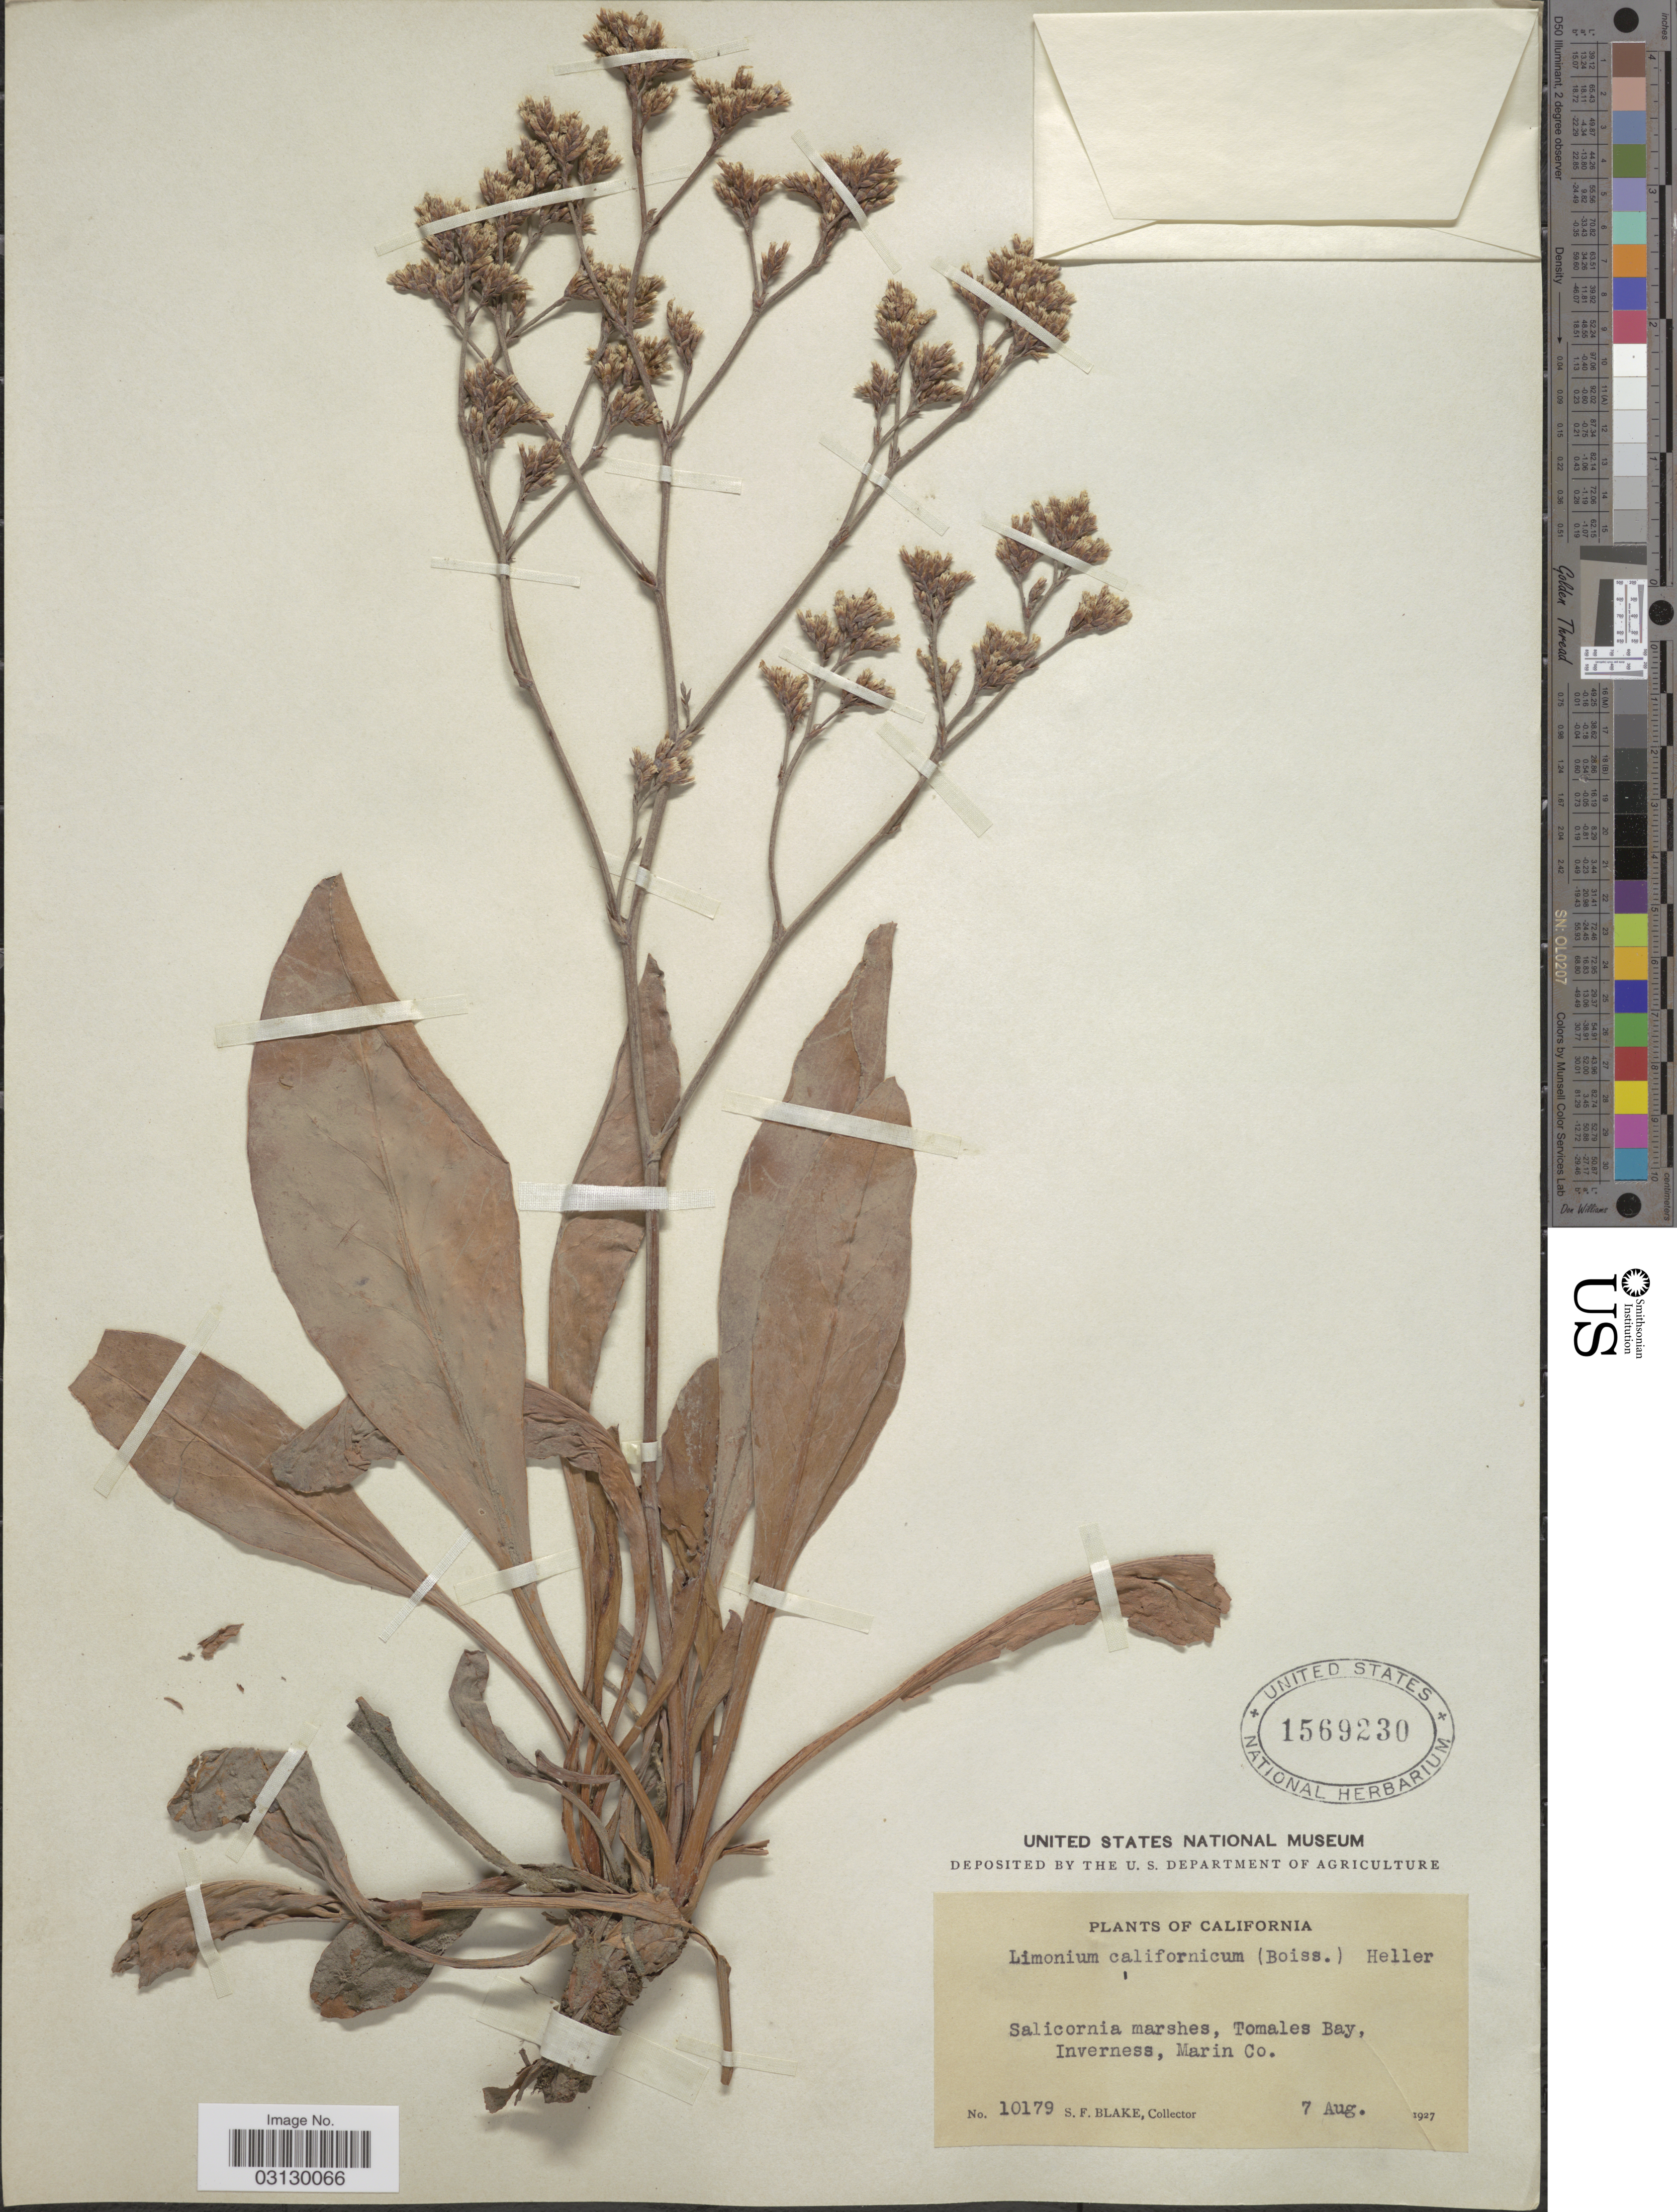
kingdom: Plantae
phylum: Tracheophyta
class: Magnoliopsida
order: Caryophyllales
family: Plumbaginaceae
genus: Limonium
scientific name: Limonium californicum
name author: (Boiss.) A. Heller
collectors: S. Blake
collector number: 10179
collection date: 1927-08-07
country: United States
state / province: California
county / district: Marin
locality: Salicornia marshes, Tomales Bay, Inverness, Marin Co.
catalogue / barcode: US 1569230